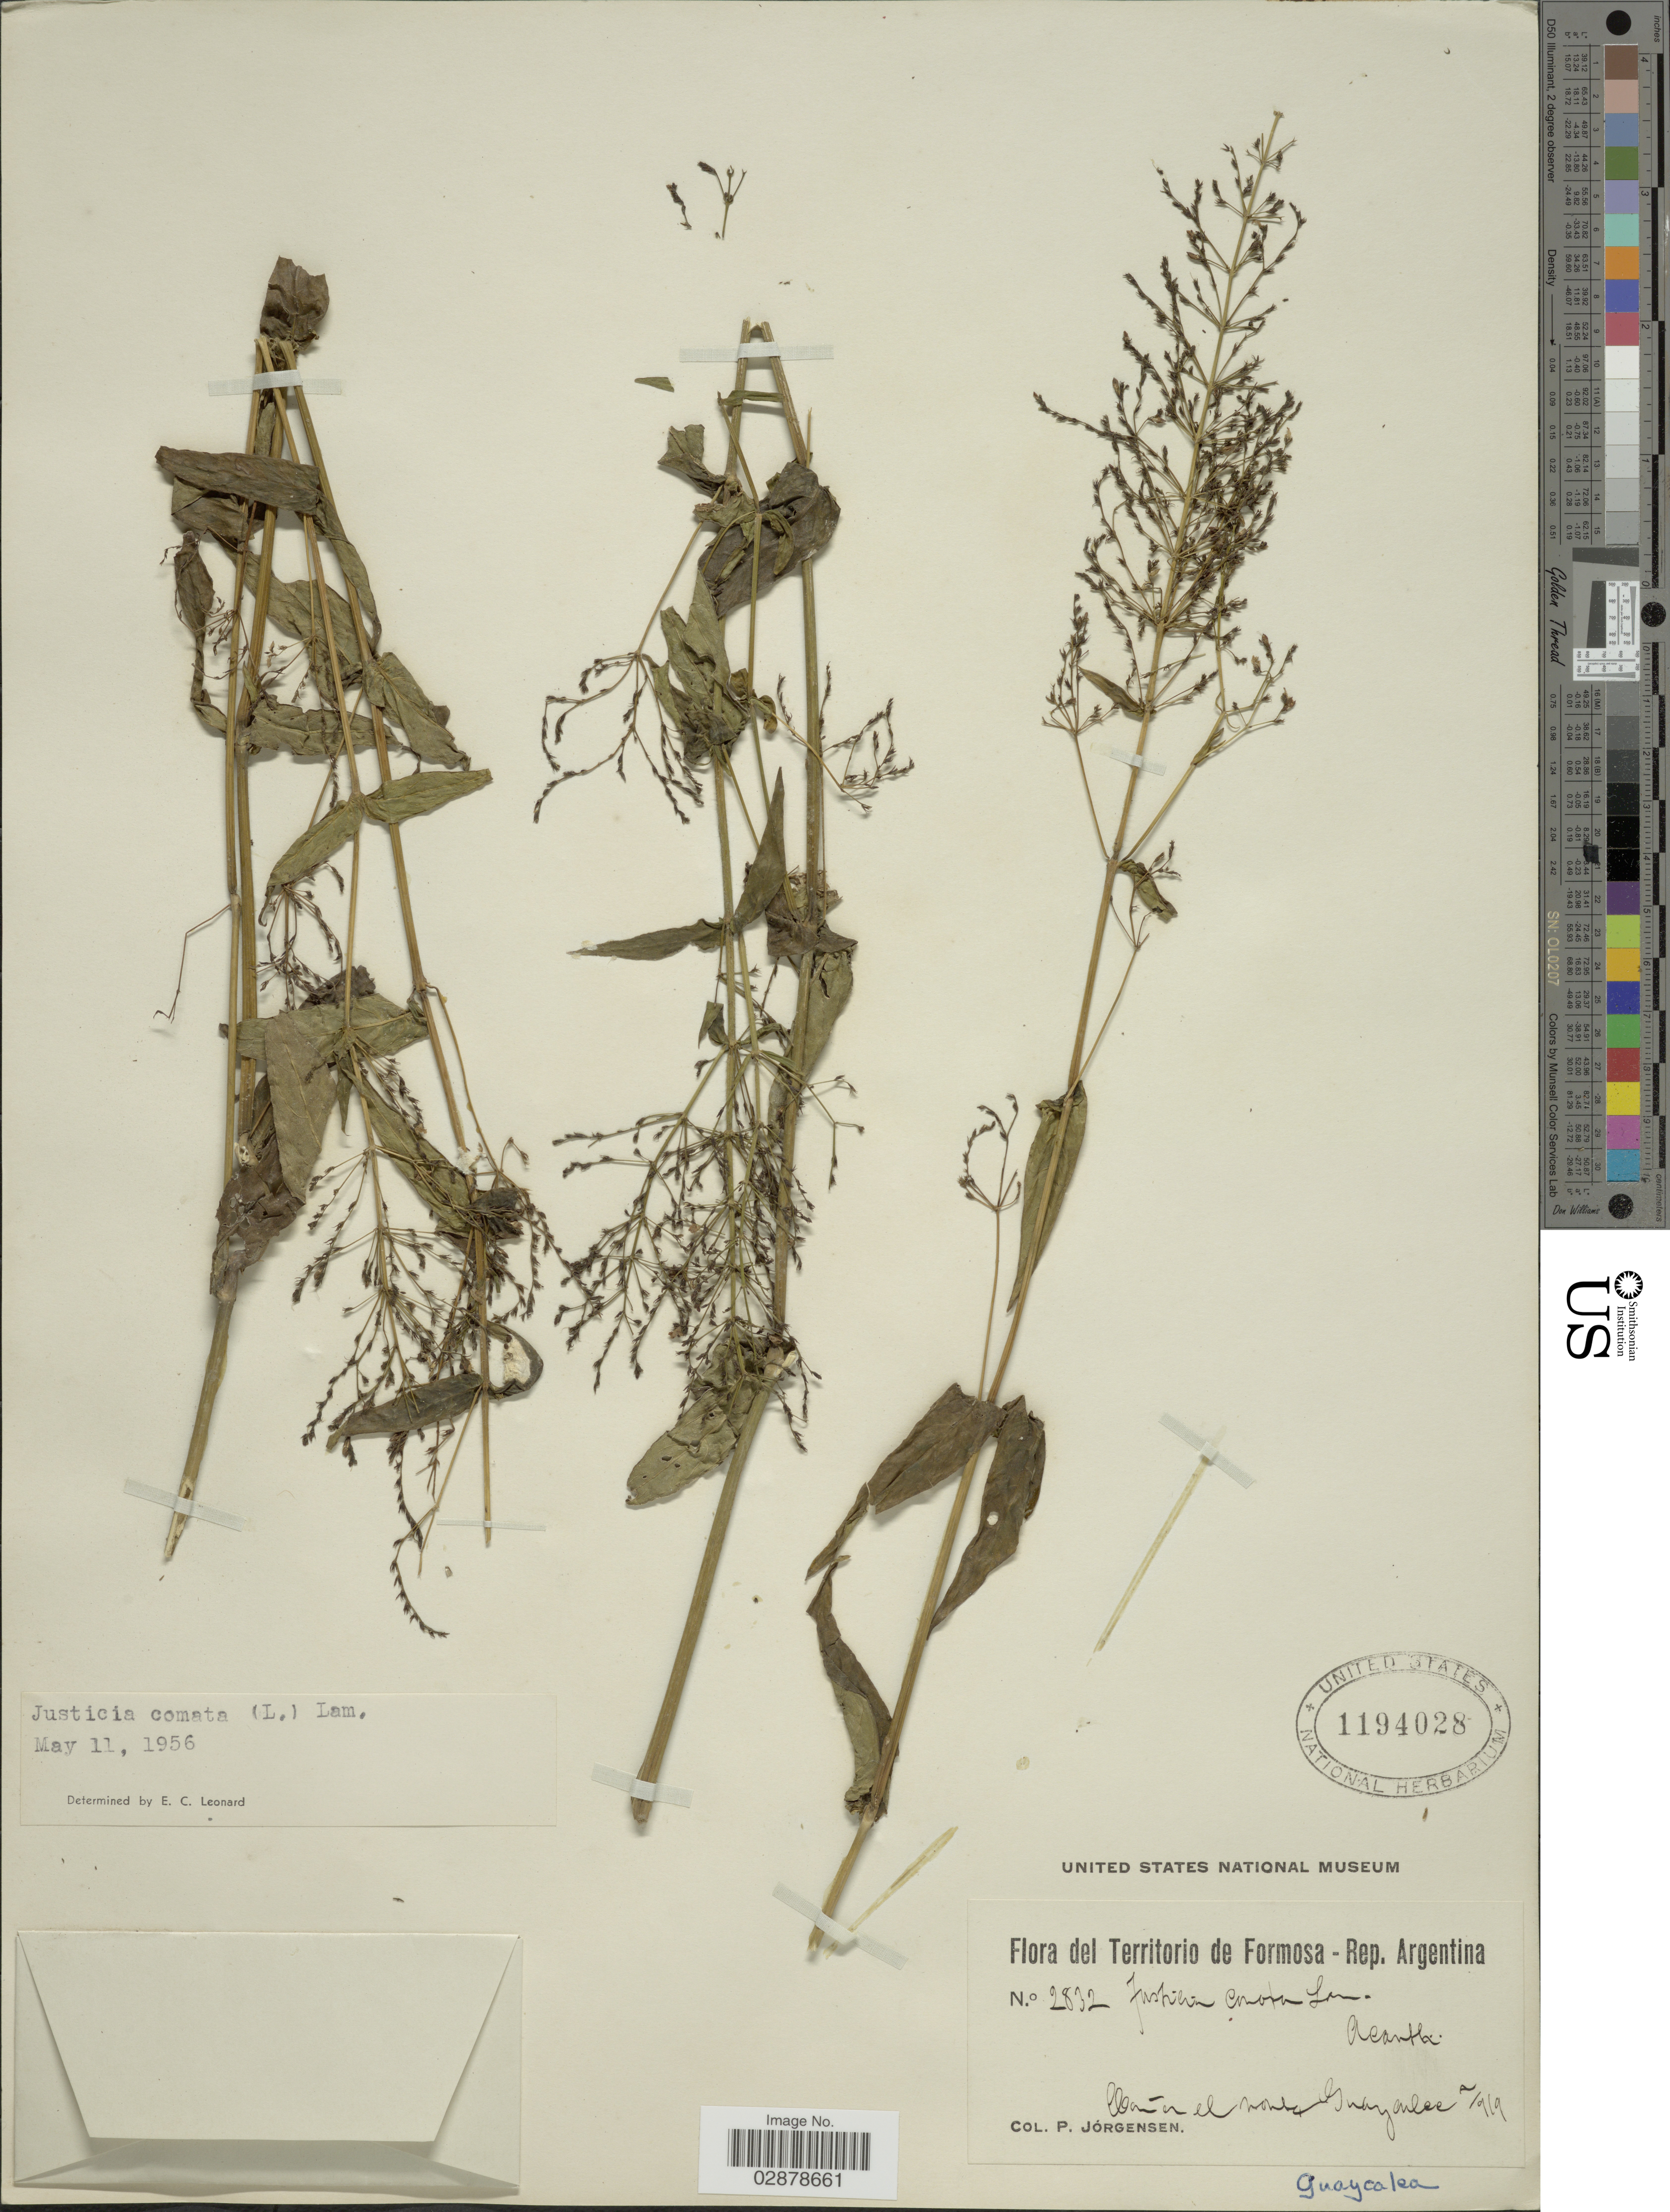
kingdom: Plantae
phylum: Tracheophyta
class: Magnoliopsida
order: Lamiales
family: Acanthaceae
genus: Justicia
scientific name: Justicia comata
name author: (L.) Lam.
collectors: P. Jörgensen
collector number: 2832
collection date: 1919-02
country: Argentina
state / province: Formosa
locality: Territorio de Formosa - Rep. Argentina, Comun el monte Guaycolec.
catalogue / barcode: US 1194028